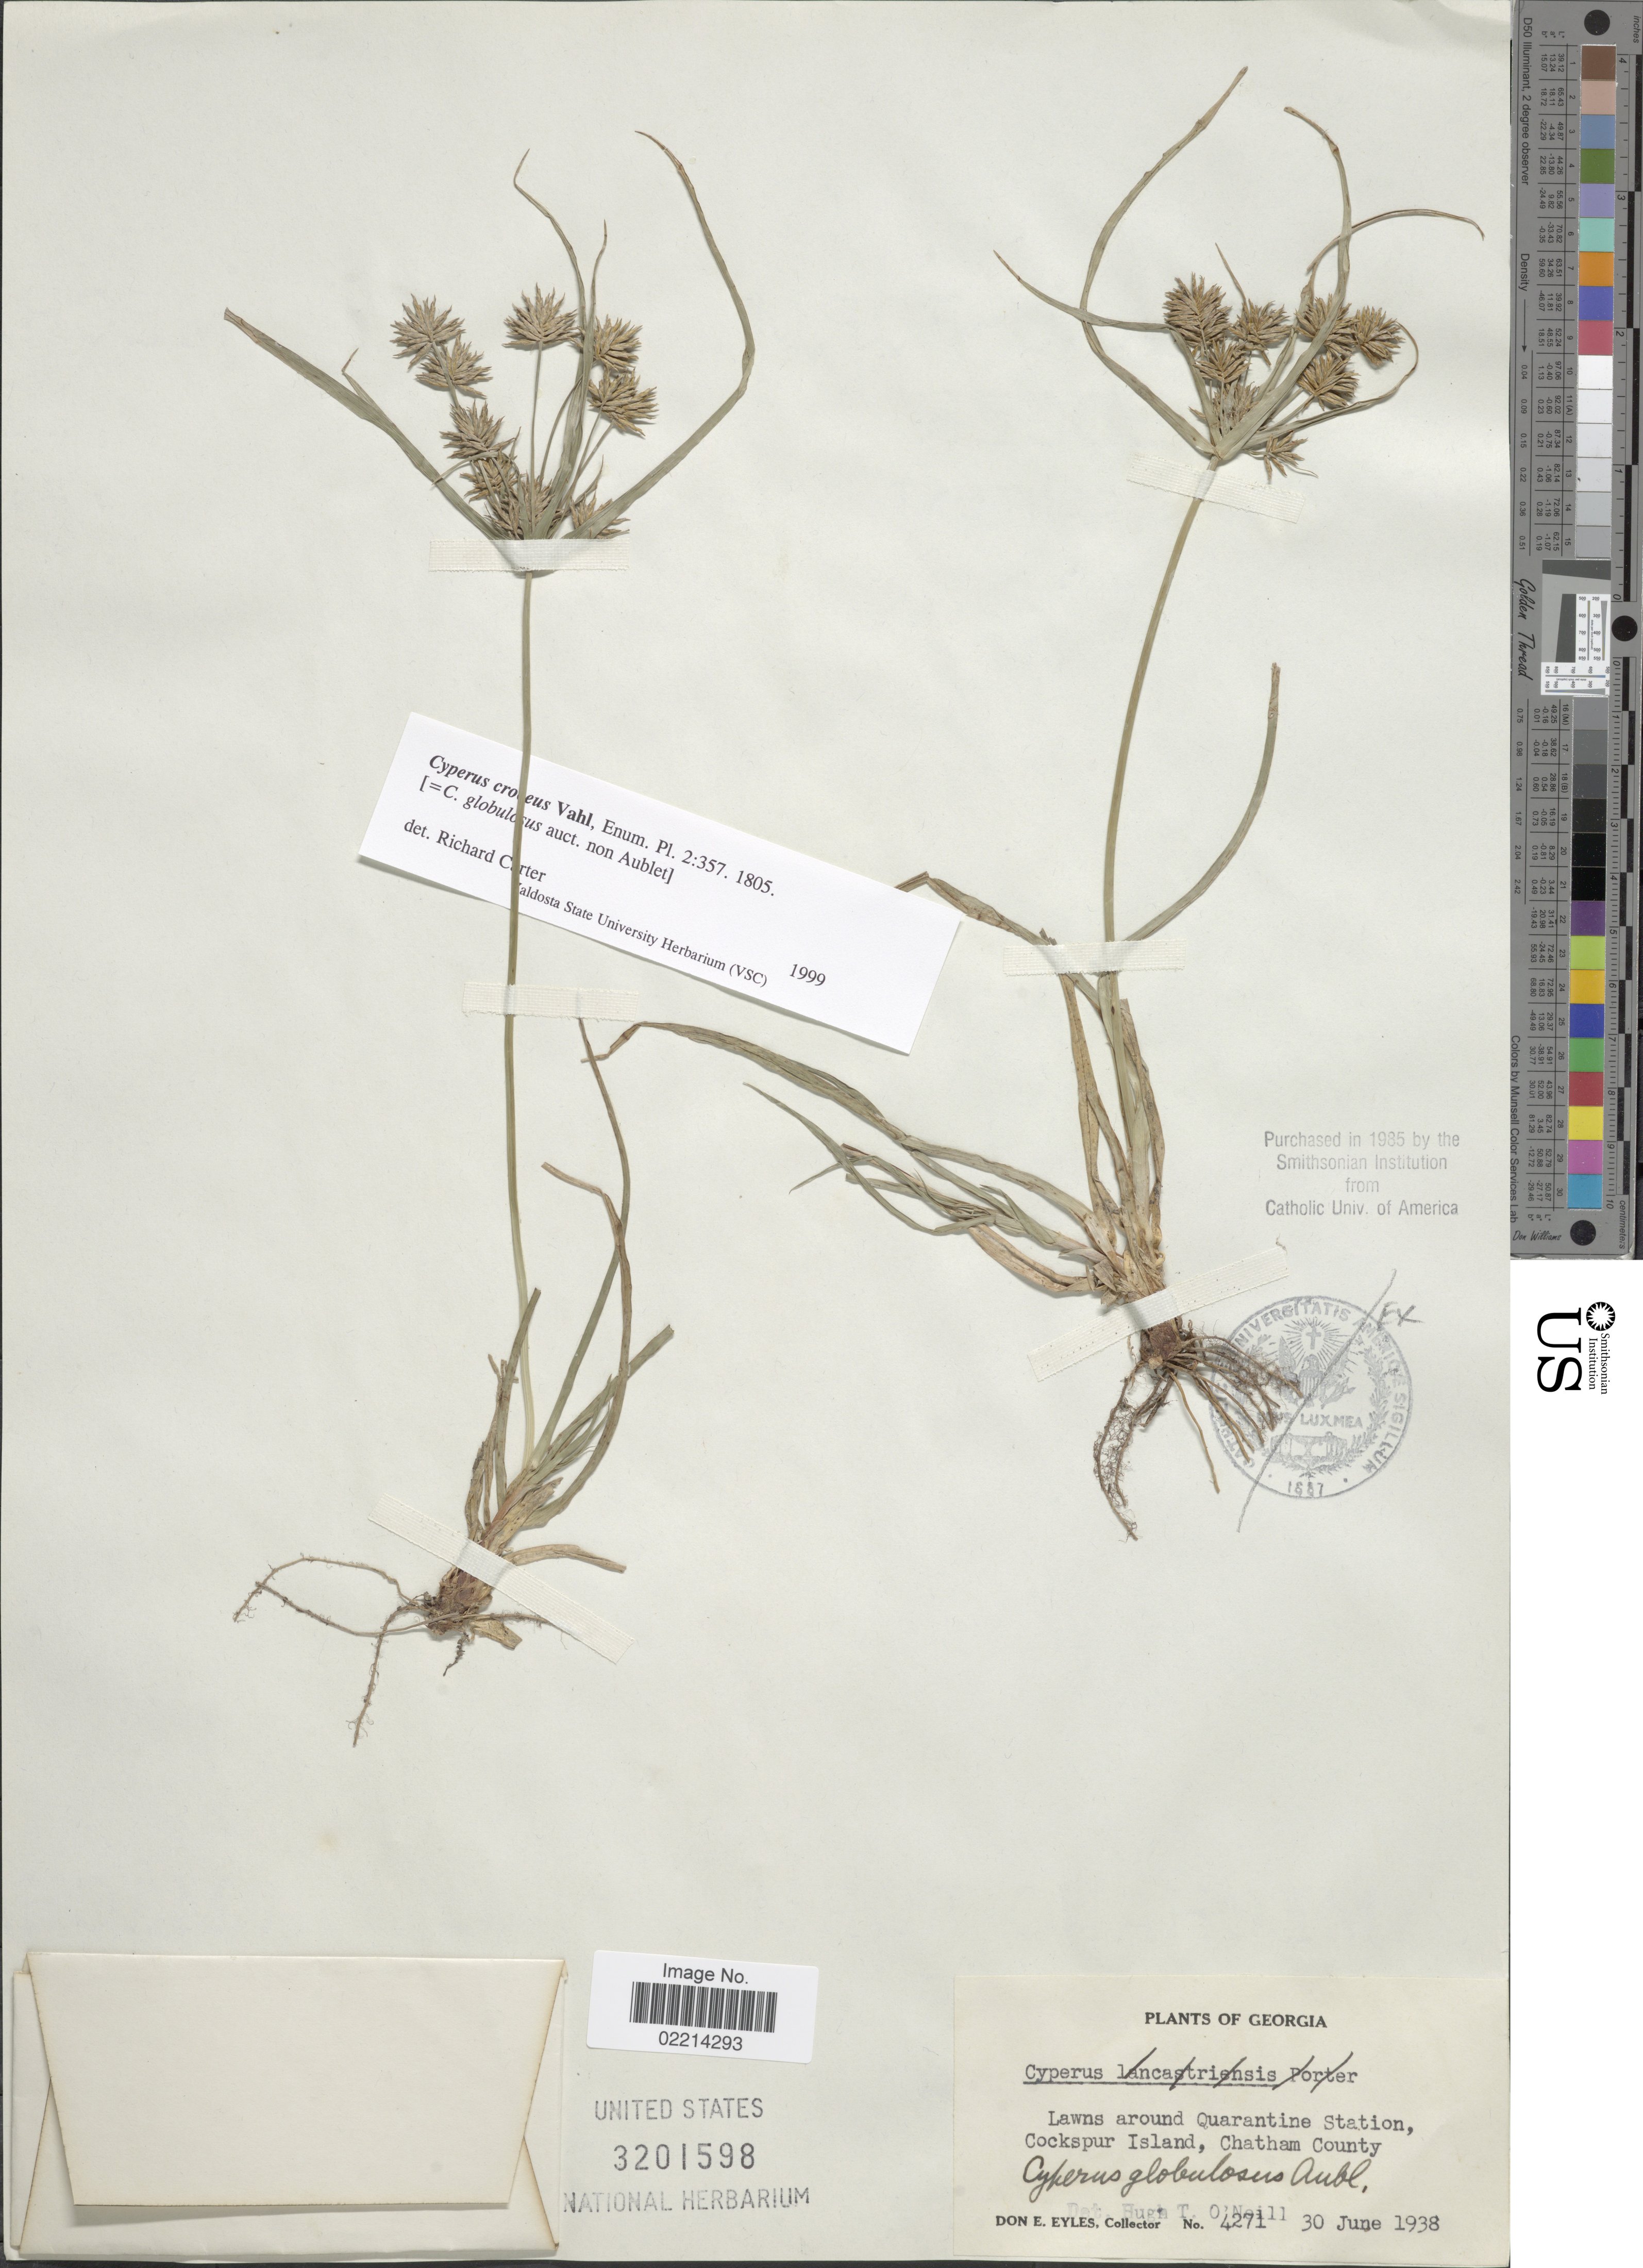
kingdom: Plantae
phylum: Tracheophyta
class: Liliopsida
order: Poales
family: Cyperaceae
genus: Cyperus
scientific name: Cyperus croceus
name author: Vahl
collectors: D. Eyles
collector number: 4271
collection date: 1938-06-30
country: United States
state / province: Georgia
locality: Lawns around Quarantine Station, Cockspur Island, Chatham County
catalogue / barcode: US 3201598